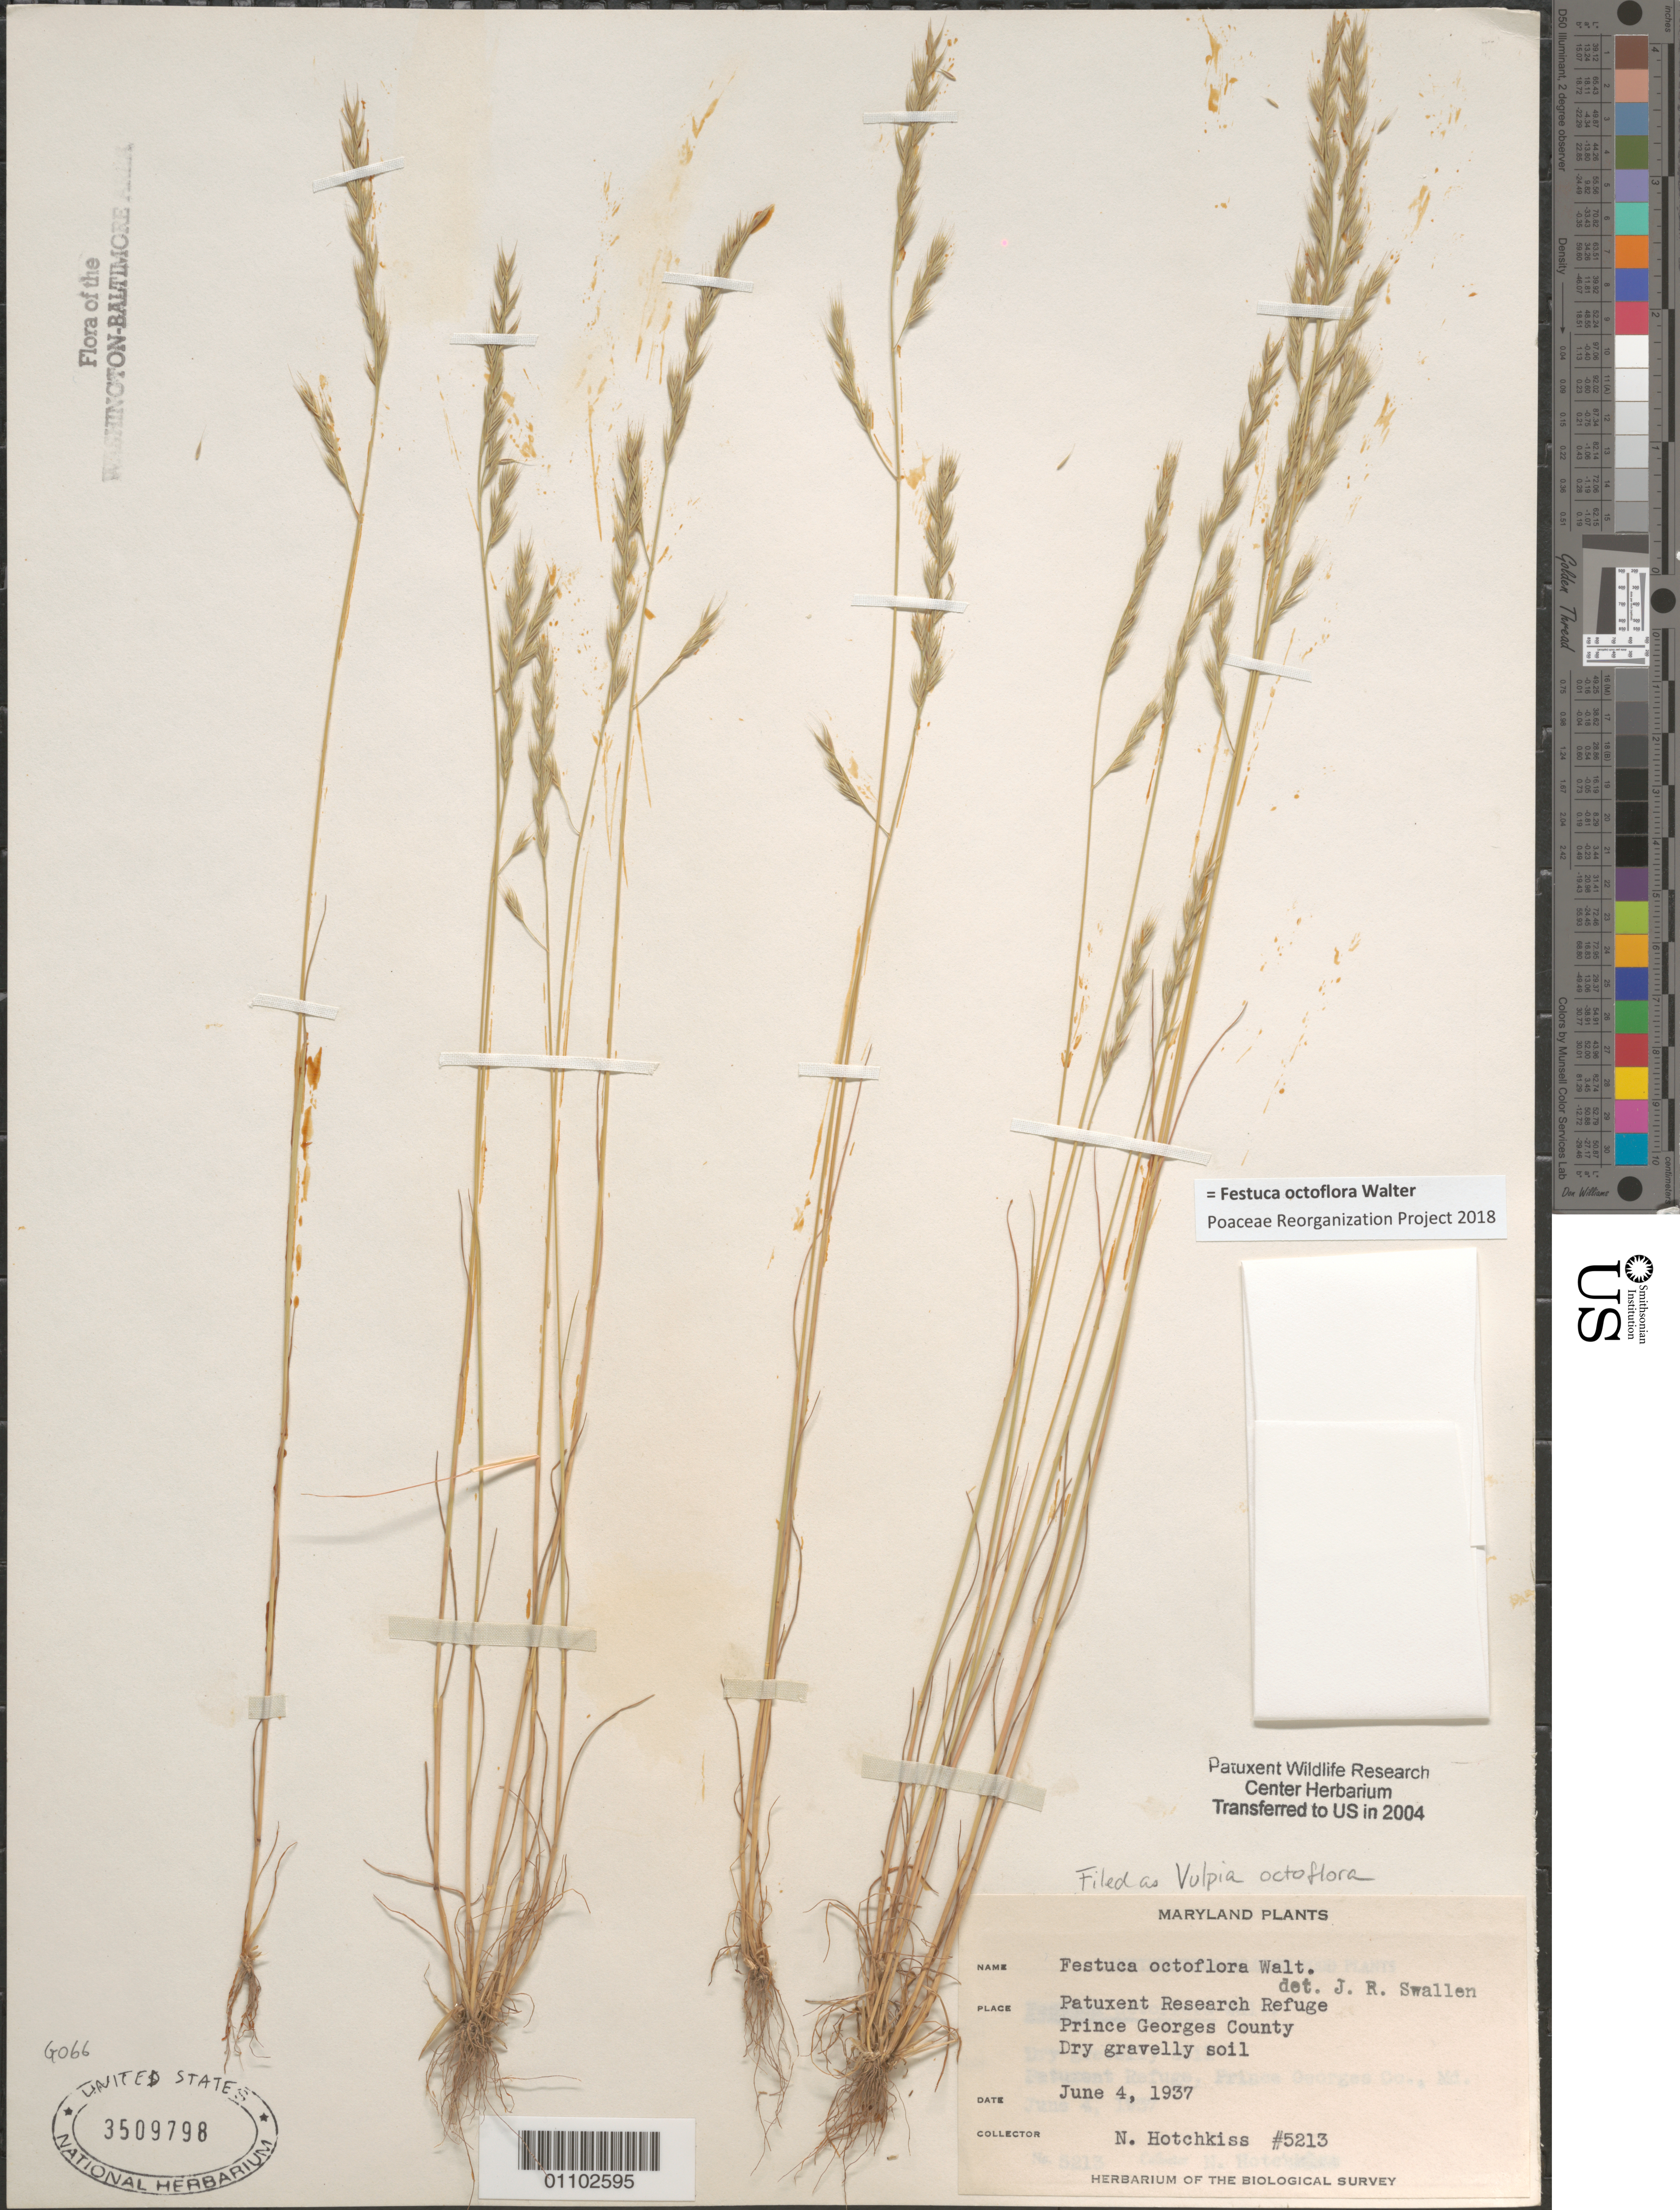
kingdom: Plantae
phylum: Tracheophyta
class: Liliopsida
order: Poales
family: Poaceae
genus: Festuca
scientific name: Festuca octoflora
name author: Walter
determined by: Poaceae Reorganization Project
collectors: N. Hotchkiss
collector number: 5213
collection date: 1937-06-04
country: United States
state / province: Maryland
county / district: Prince George's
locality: Patuxent Research Refuge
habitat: Dry gravelly soil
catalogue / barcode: US 3509798